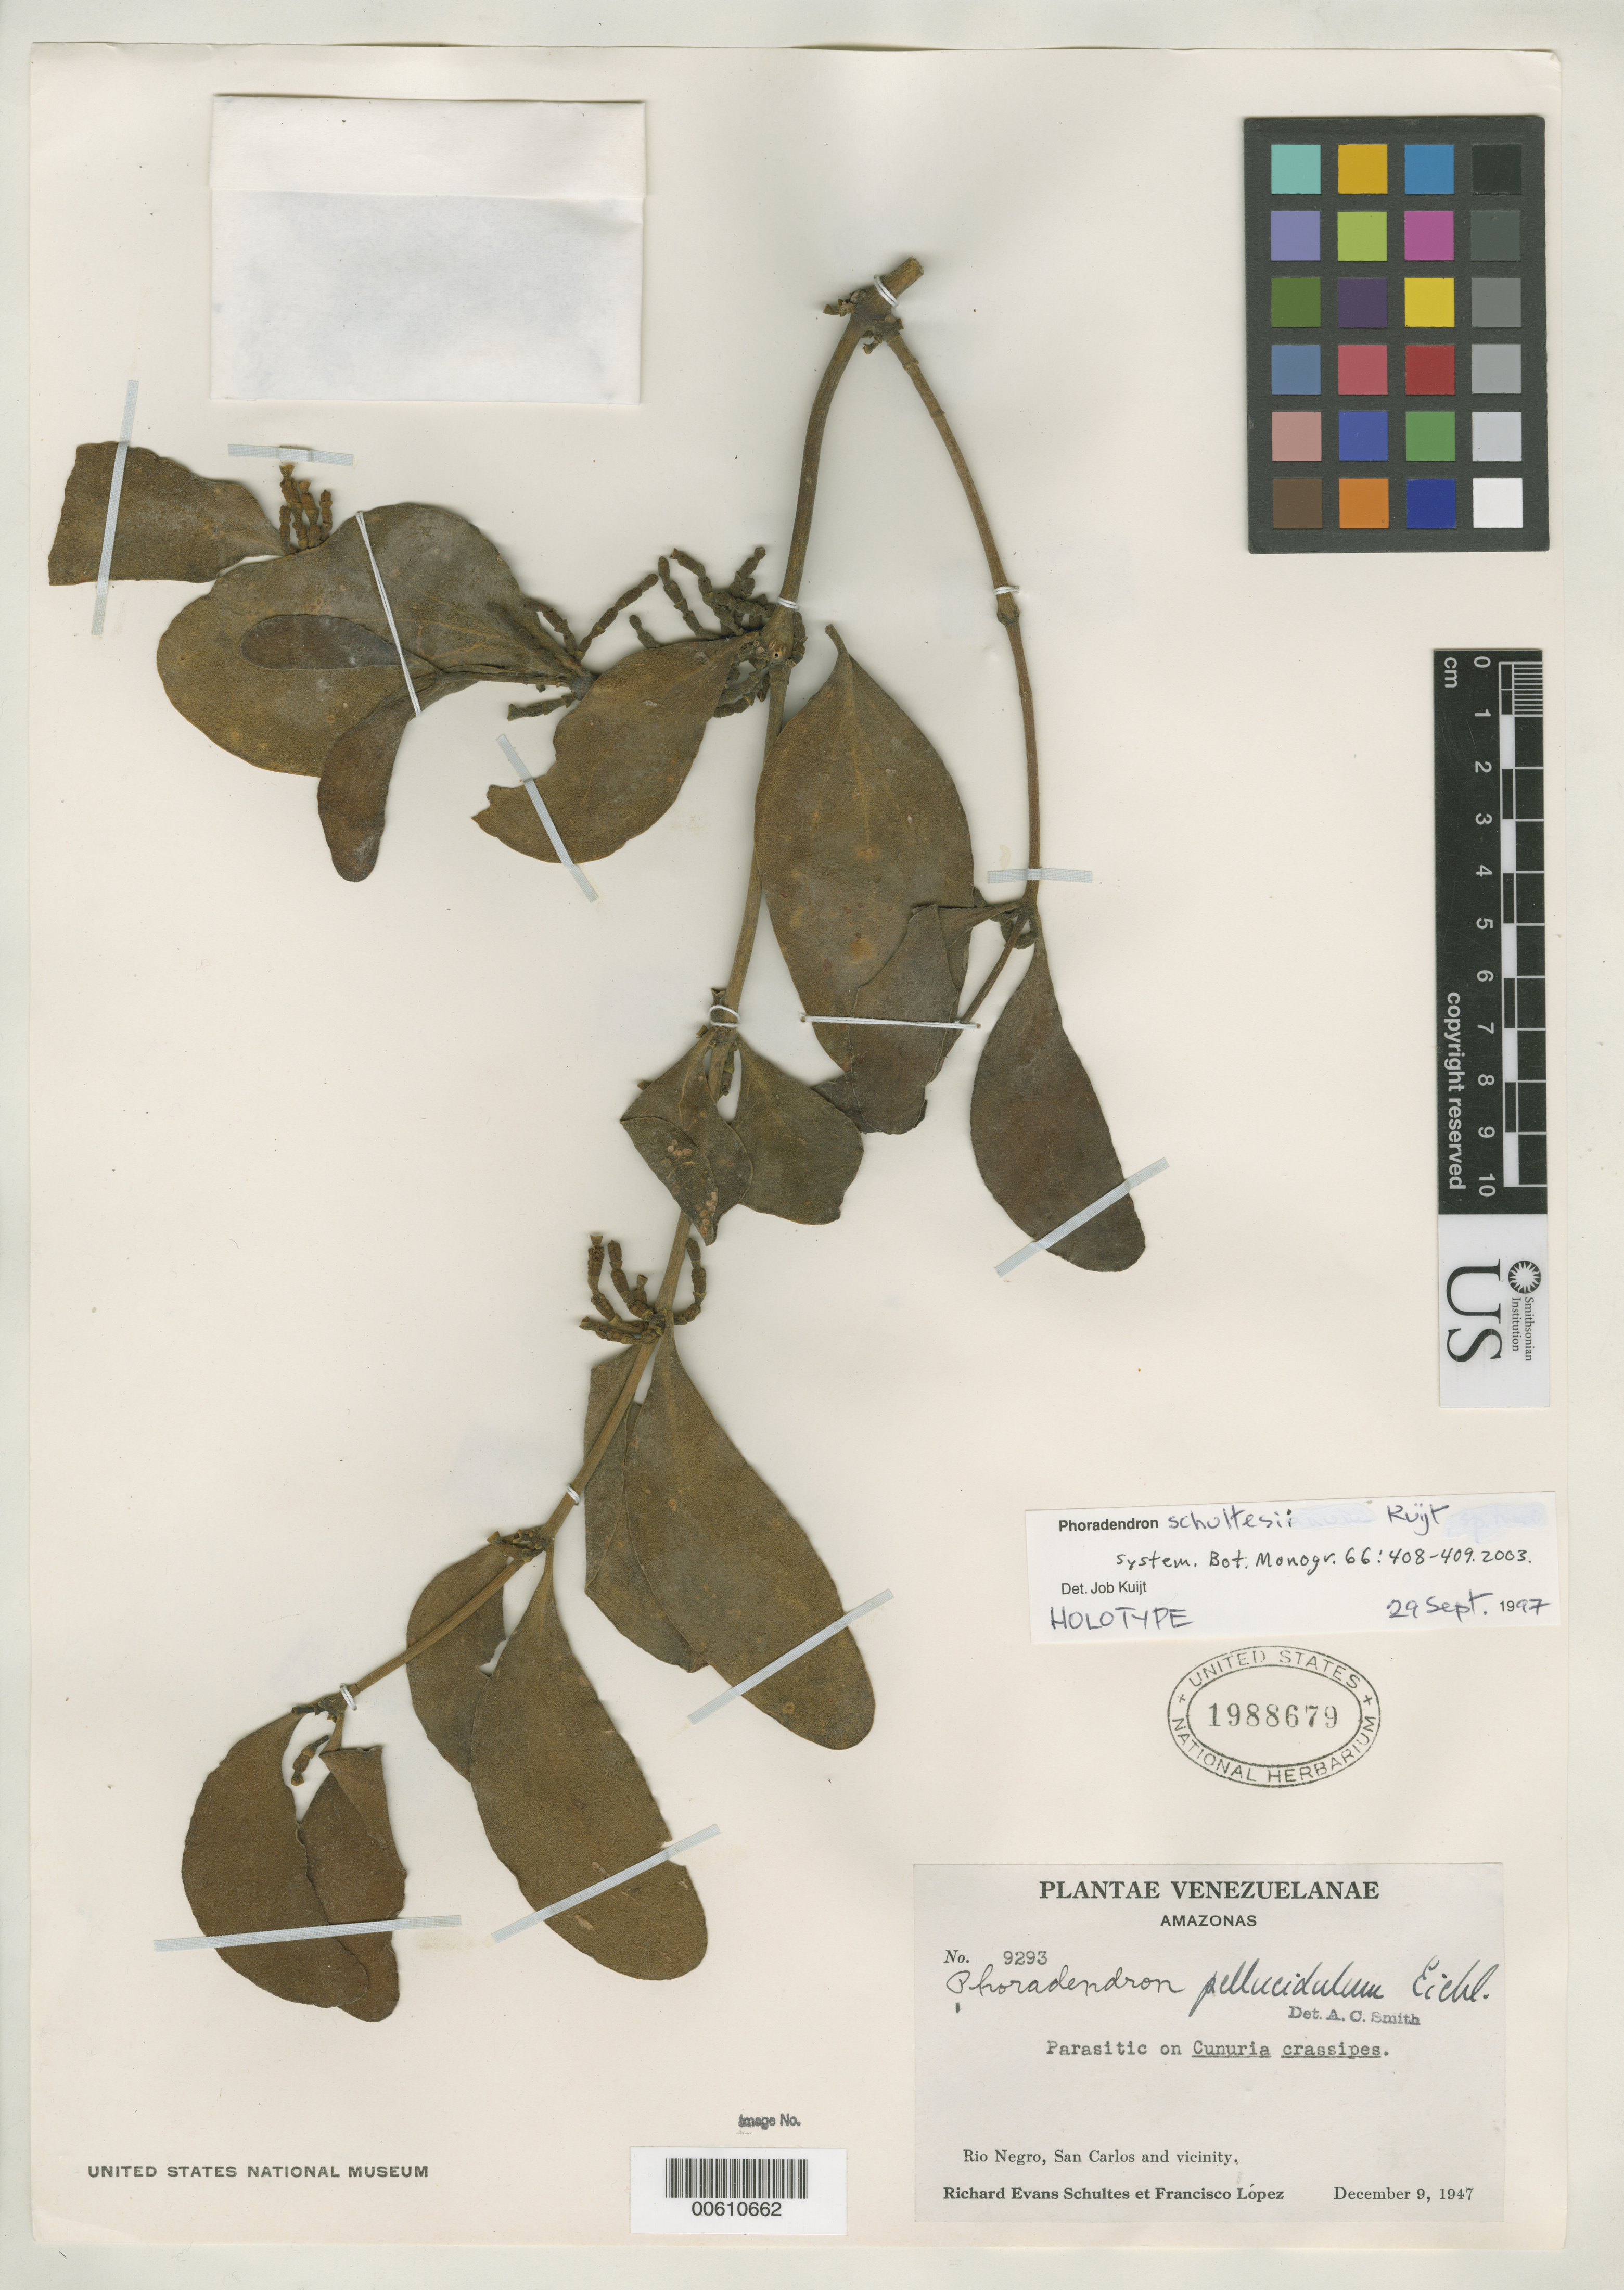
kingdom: Plantae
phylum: Tracheophyta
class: Magnoliopsida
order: Santalales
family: Viscaceae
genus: Phoradendron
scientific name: Phoradendron schultesii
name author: Kuijt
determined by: Kuijt, Job, (CANADA)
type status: Holotype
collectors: R. E. Schultes & F. López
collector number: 9293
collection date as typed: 09 Dec 1947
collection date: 1947-12-09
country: Venezuela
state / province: Amazonas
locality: Rio Negro, San Carlos and vicinity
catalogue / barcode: US 1988679